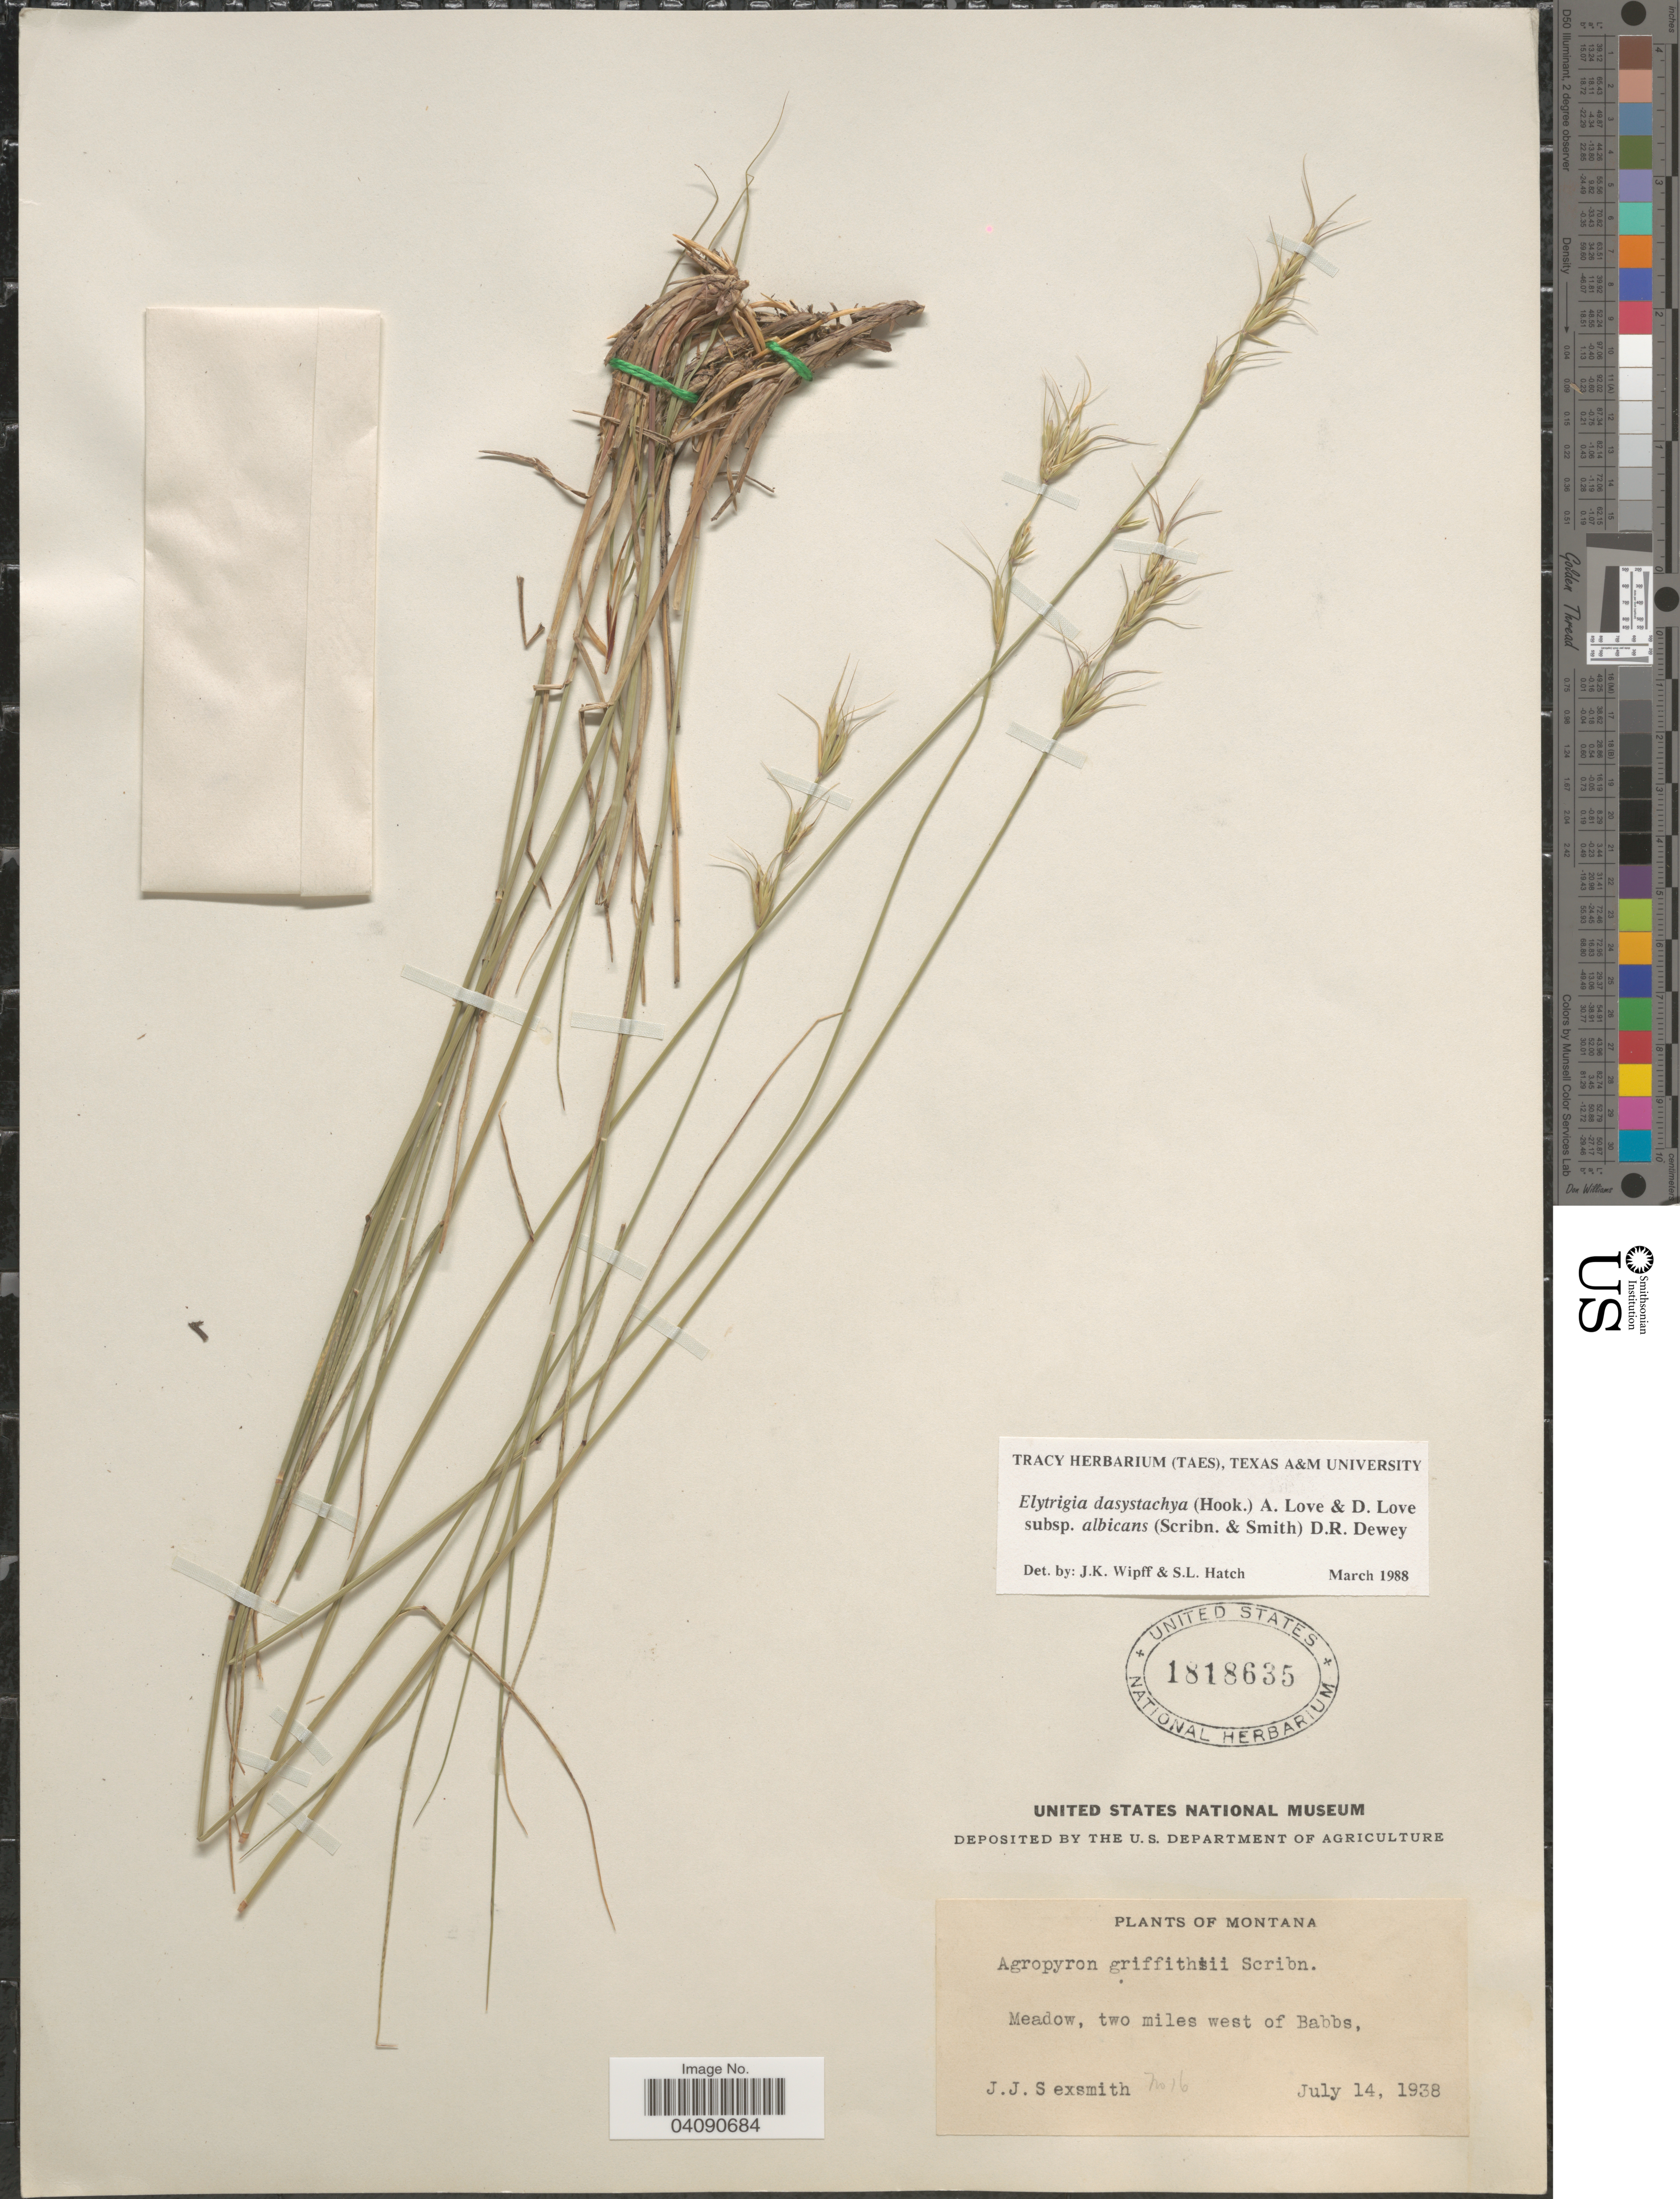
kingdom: Plantae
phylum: Tracheophyta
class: Liliopsida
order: Poales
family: Poaceae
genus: Elymus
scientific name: Elymus albicans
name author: (Scribn. & J.G. Sm.) Á. Löve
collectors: J. Sexsmith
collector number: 16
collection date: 1938-07-14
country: United States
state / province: Montana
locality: Meadow, two miles west of Babbs.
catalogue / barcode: US 1818635